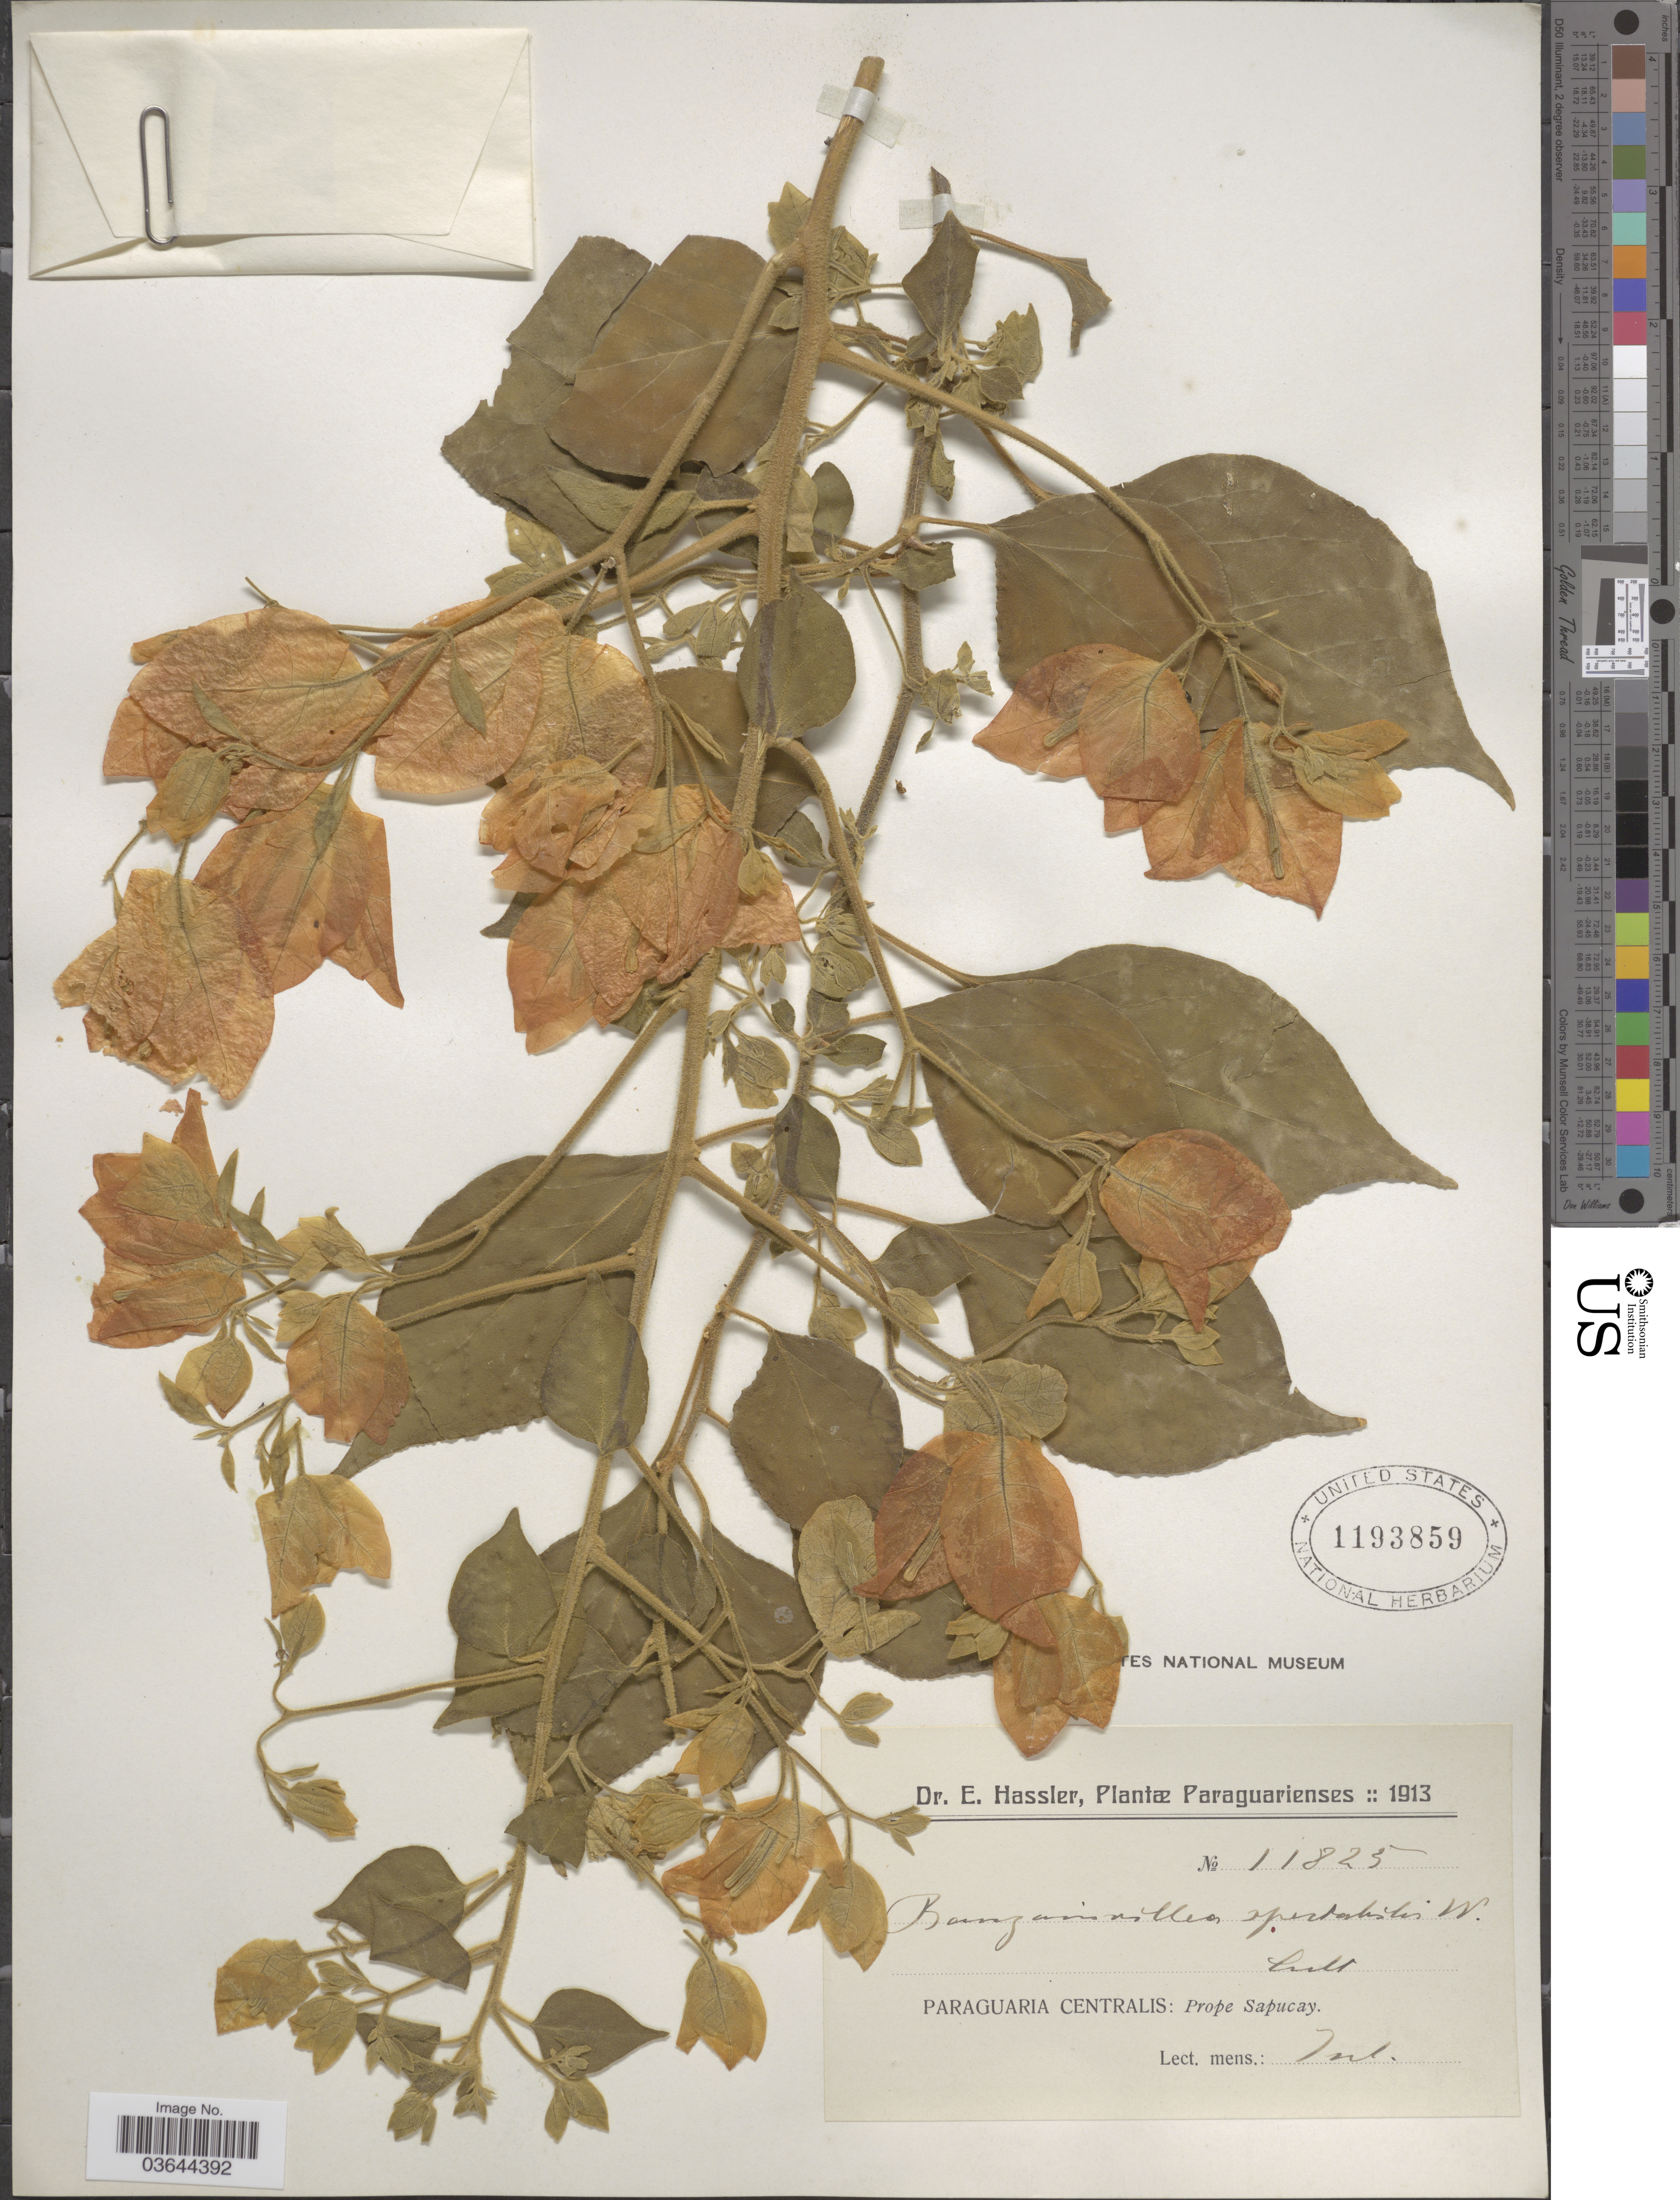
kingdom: Plantae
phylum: Tracheophyta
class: Magnoliopsida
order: Caryophyllales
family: Nyctaginaceae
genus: Bougainvillea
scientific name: Bougainvillea spectabilis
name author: Willd.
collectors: E. Hassler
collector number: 11825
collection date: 1913-07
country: Paraguay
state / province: Paraguari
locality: Paraguaria Centralis: Prope Sapucay.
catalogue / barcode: US 1193859